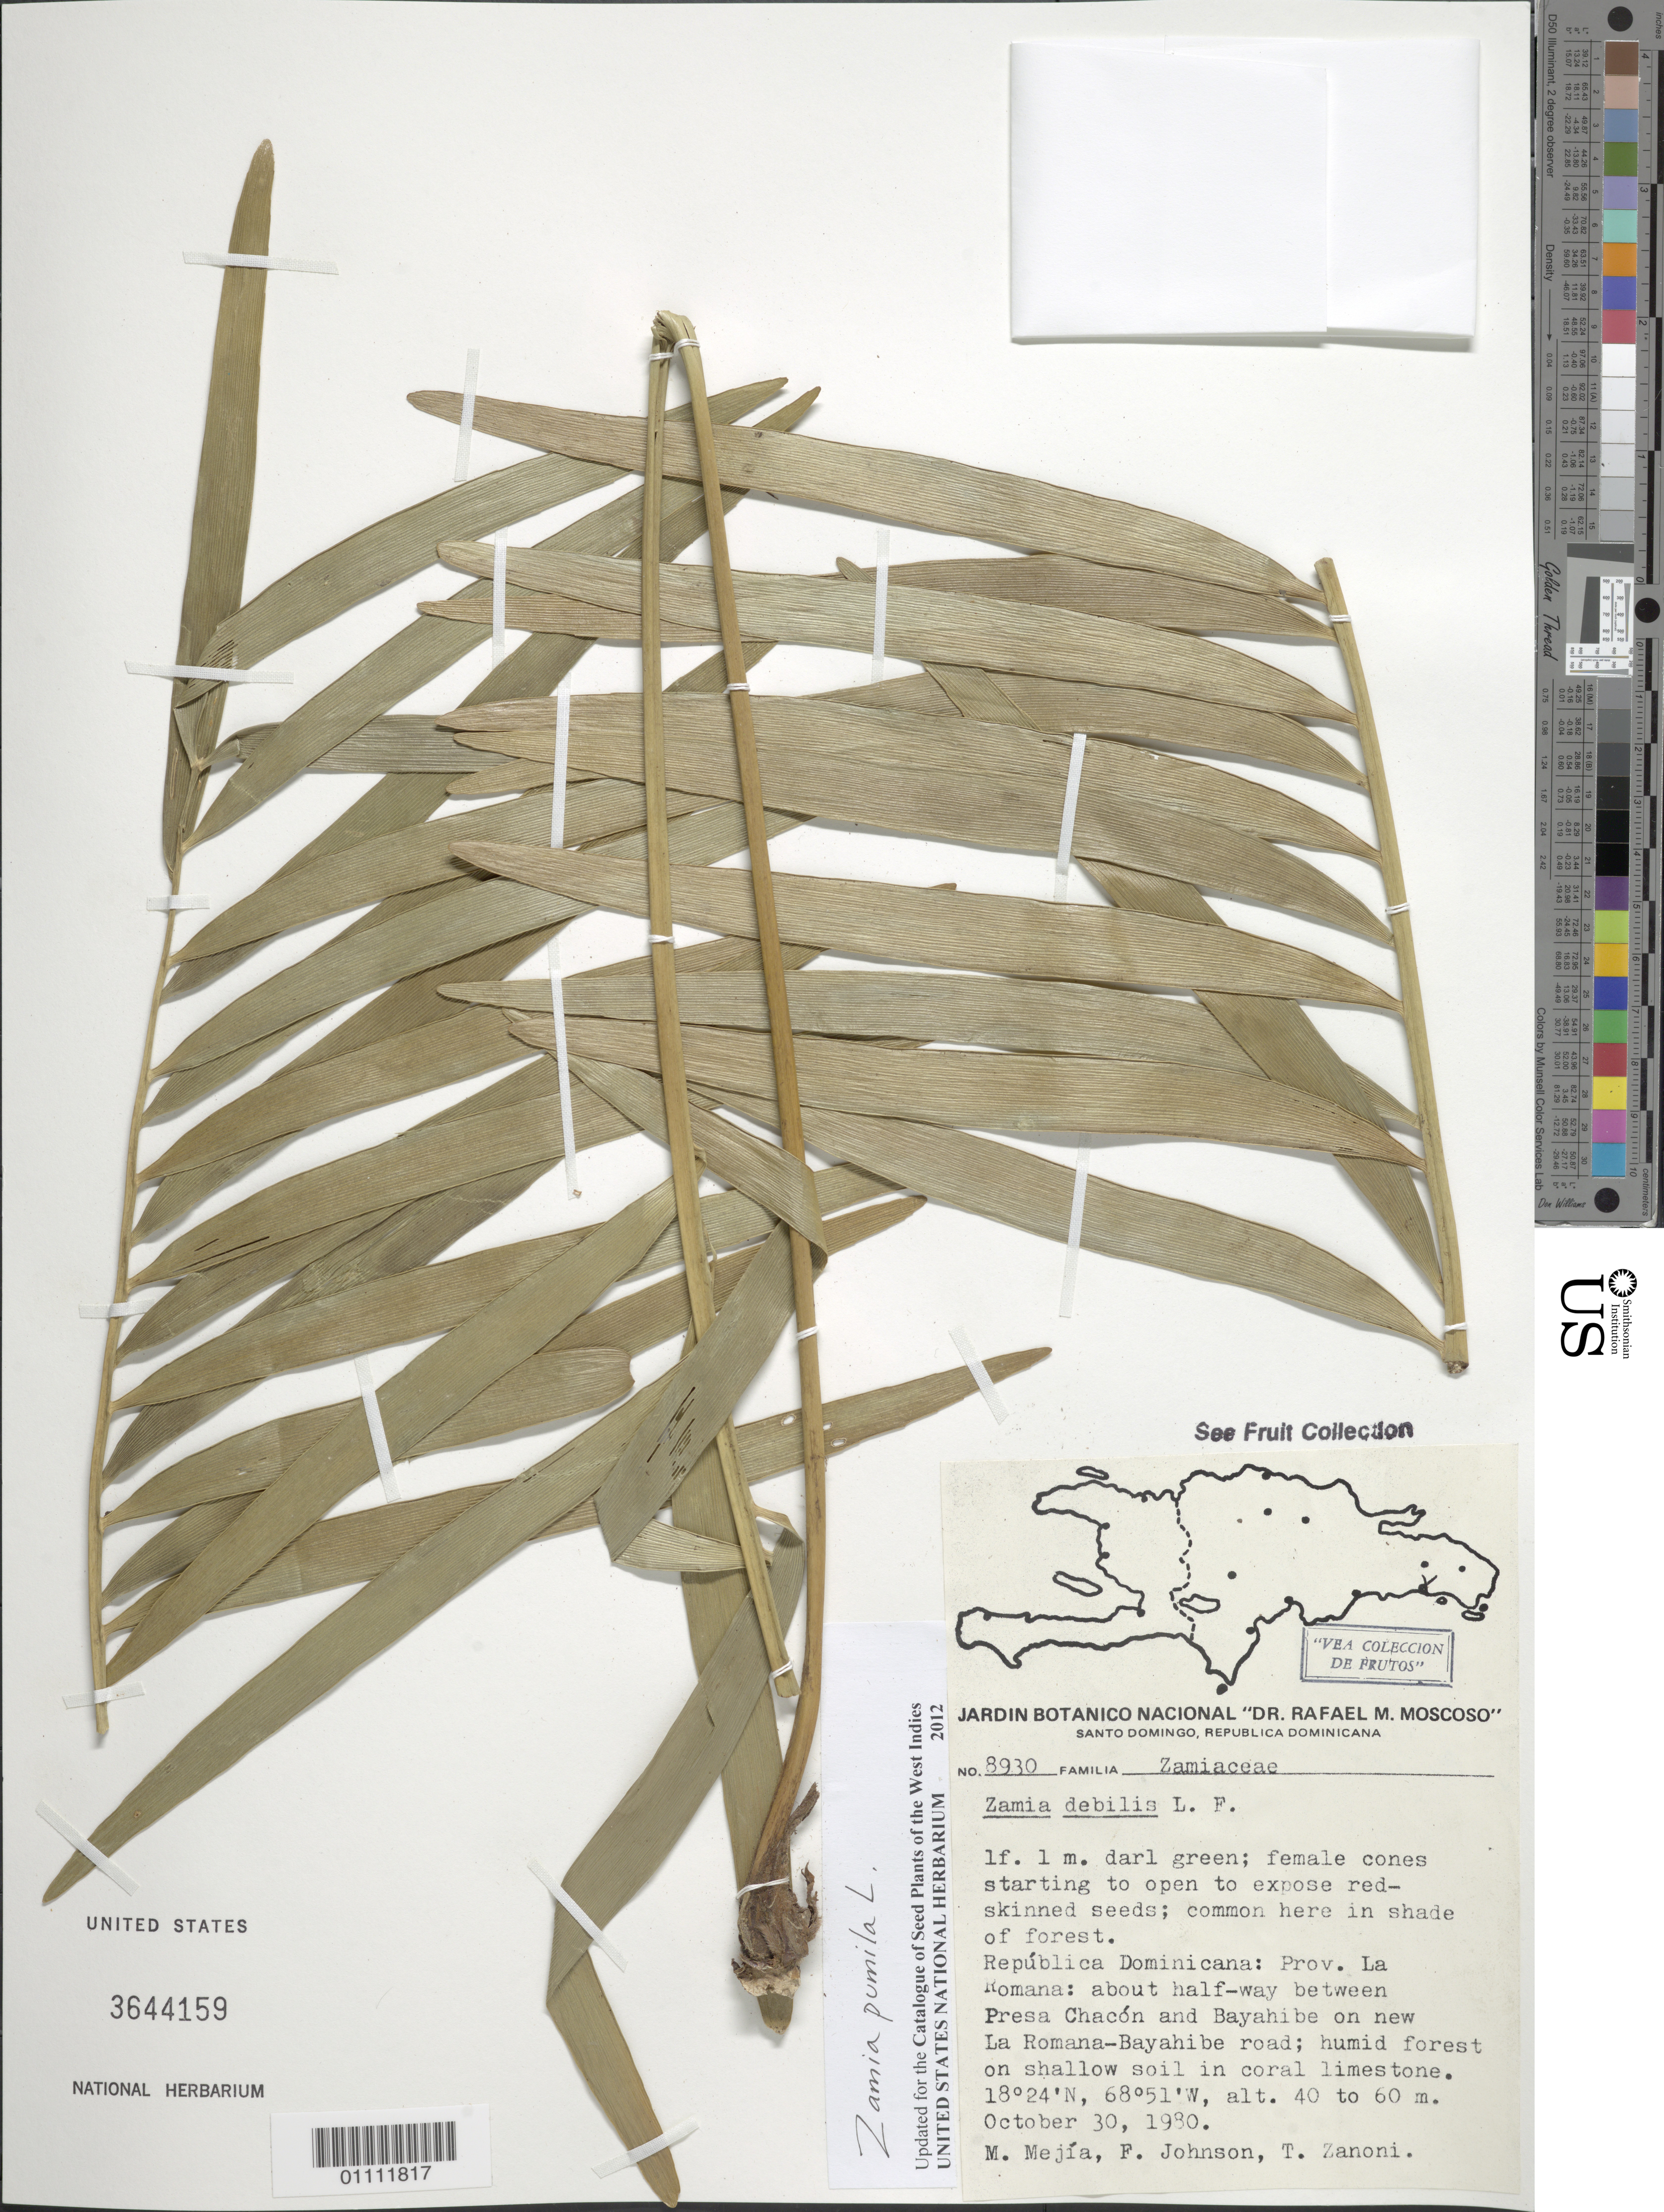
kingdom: Plantae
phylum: Tracheophyta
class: Cycadopsida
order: Cycadales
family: Zamiaceae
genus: Zamia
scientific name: Zamia pumila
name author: L.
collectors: M. Mejia, F. Johnson & T. A. Zanoni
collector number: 8930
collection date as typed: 30 Oct 1980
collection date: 1980-10-30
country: Dominican Republic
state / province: La Romana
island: Hispaniola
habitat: Humid forest on shallow soil in coral limestone; common here in shade of forest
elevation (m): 40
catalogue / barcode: US 3644159